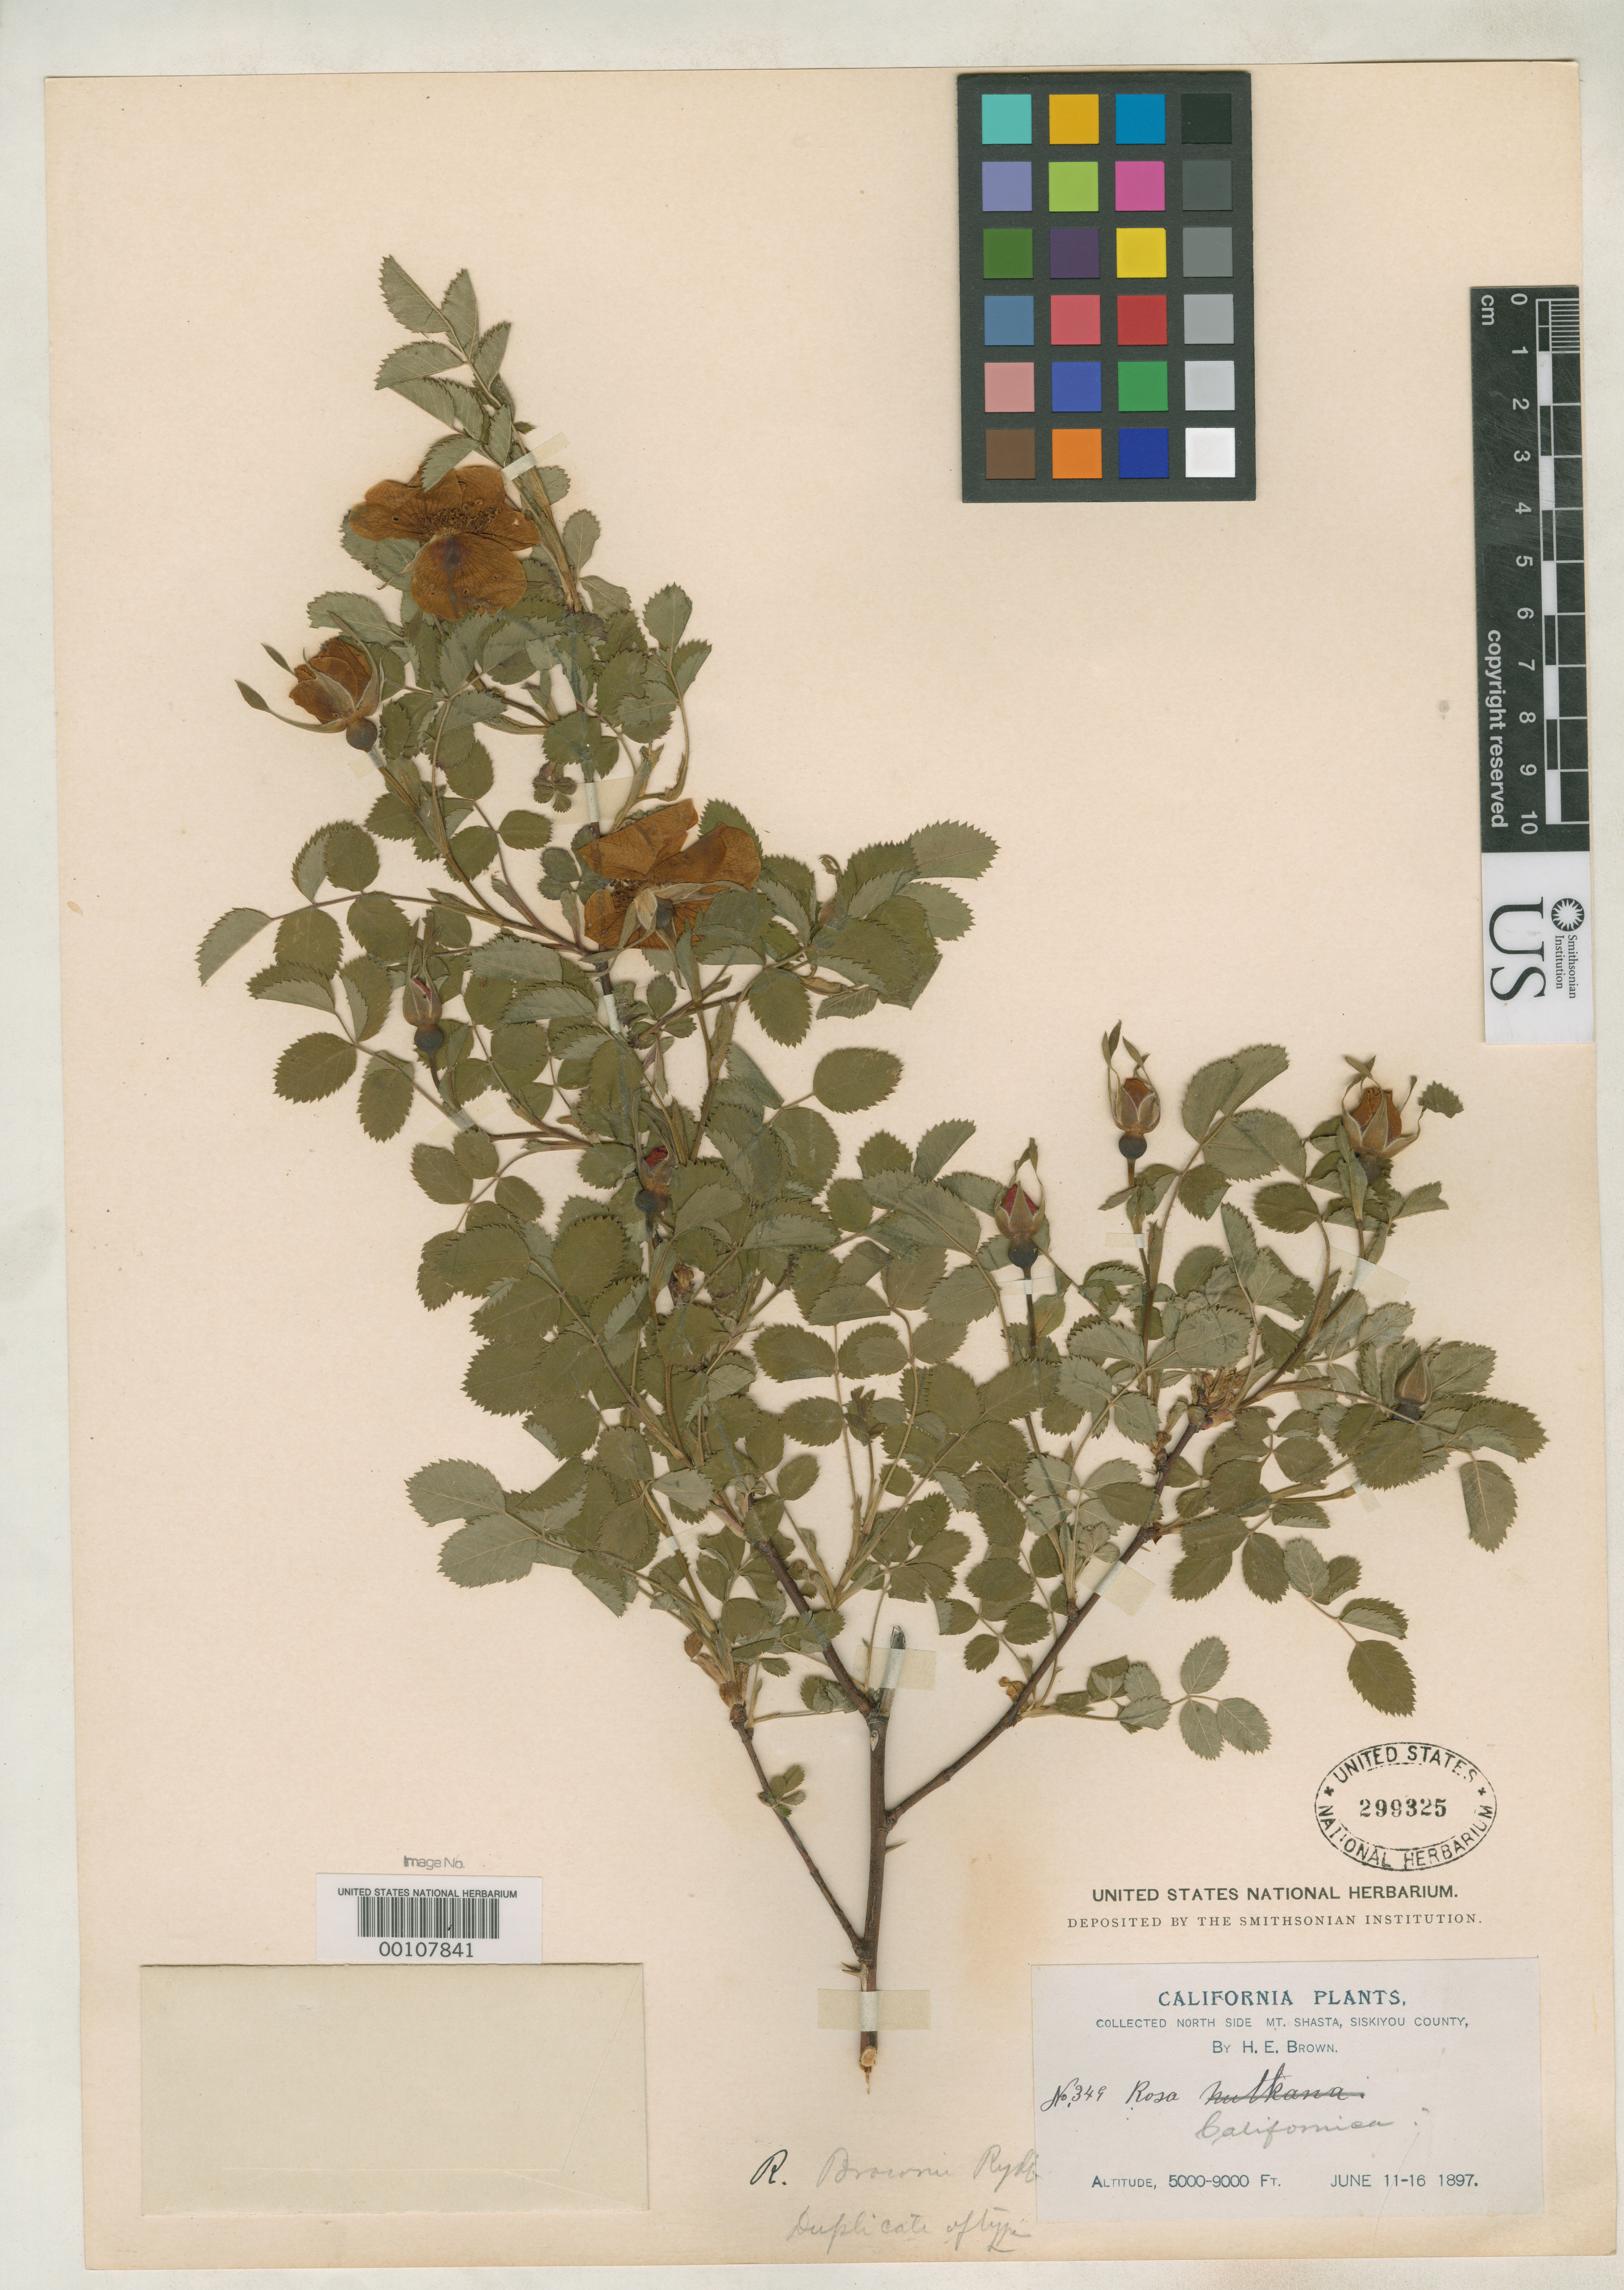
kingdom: Plantae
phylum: Tracheophyta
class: Magnoliopsida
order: Rosales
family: Rosaceae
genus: Rosa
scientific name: Rosa brownii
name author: Rydb.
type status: Isotype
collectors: H. E. Brown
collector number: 349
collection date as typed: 11 Jun 1897 to 16 Jun 1897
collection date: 1897-06-11/1897-06-16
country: United States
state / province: California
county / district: Siskiyou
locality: Mt. Shasta.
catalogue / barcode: US 299325